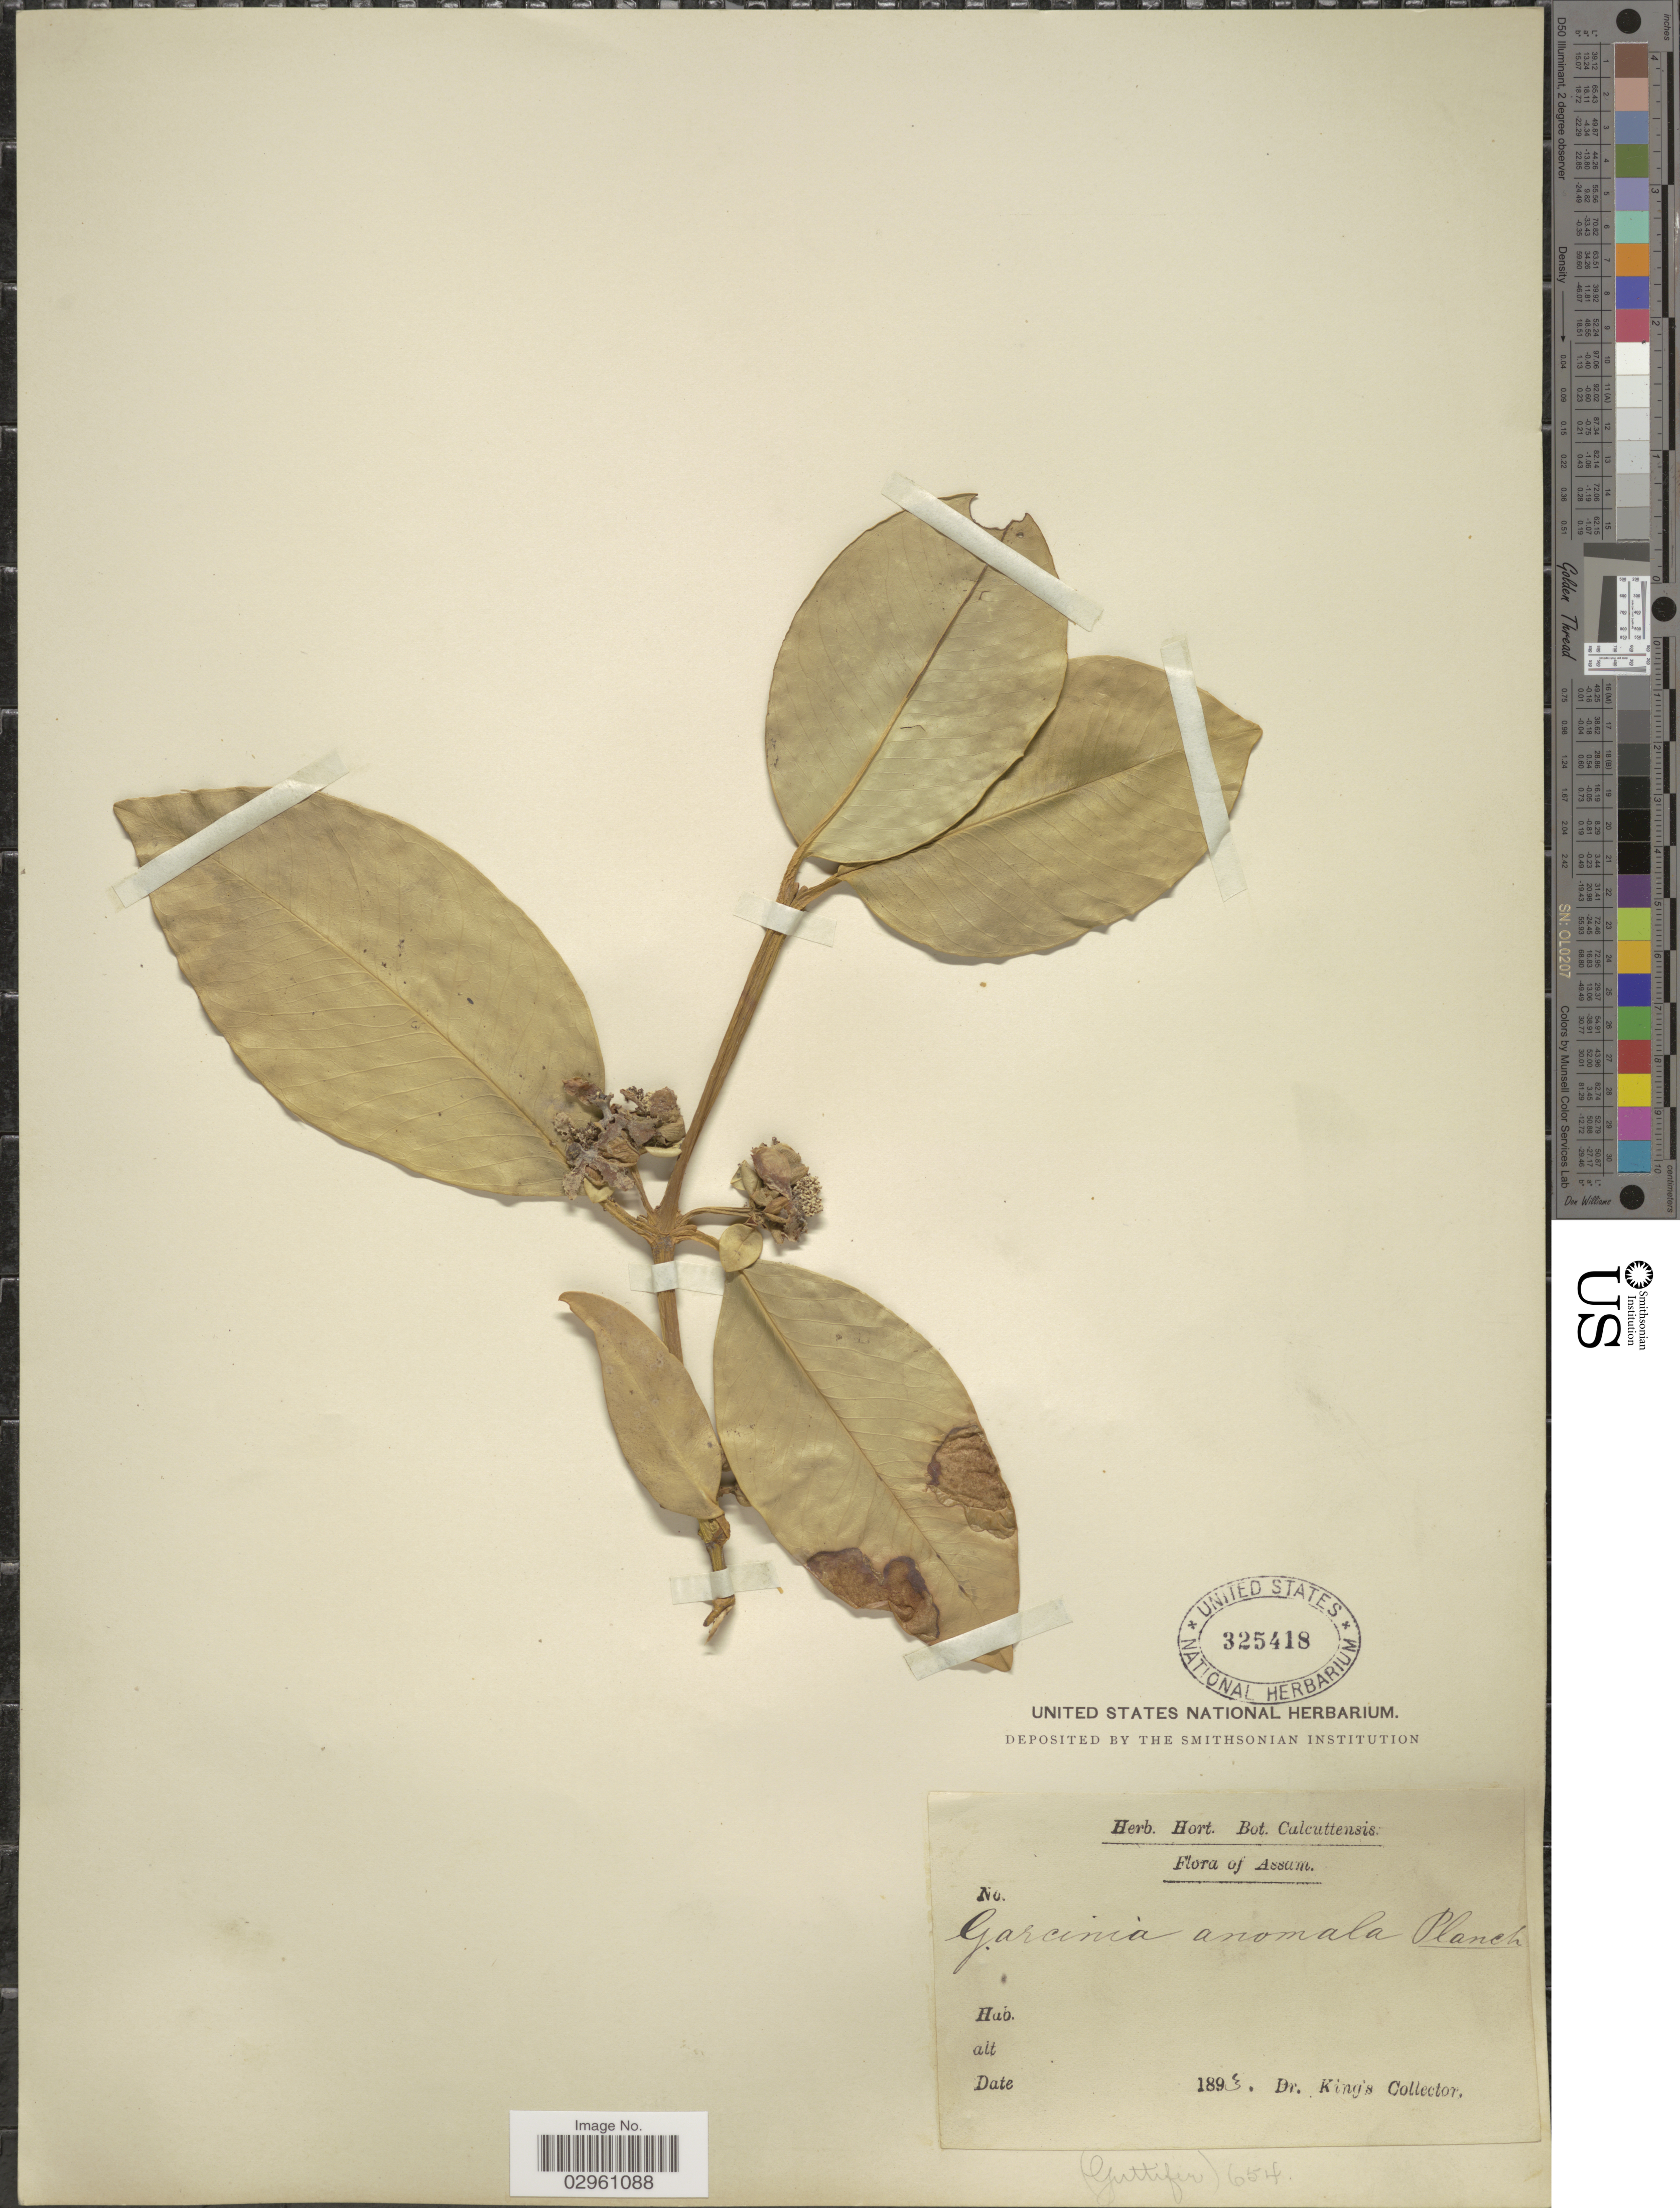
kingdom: Plantae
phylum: Tracheophyta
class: Magnoliopsida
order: Malpighiales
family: Clusiaceae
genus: Garcinia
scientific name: Garcinia anomala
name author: Planch. & Triana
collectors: Dr. King's collector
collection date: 1893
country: India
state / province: Assam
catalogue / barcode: US 325418